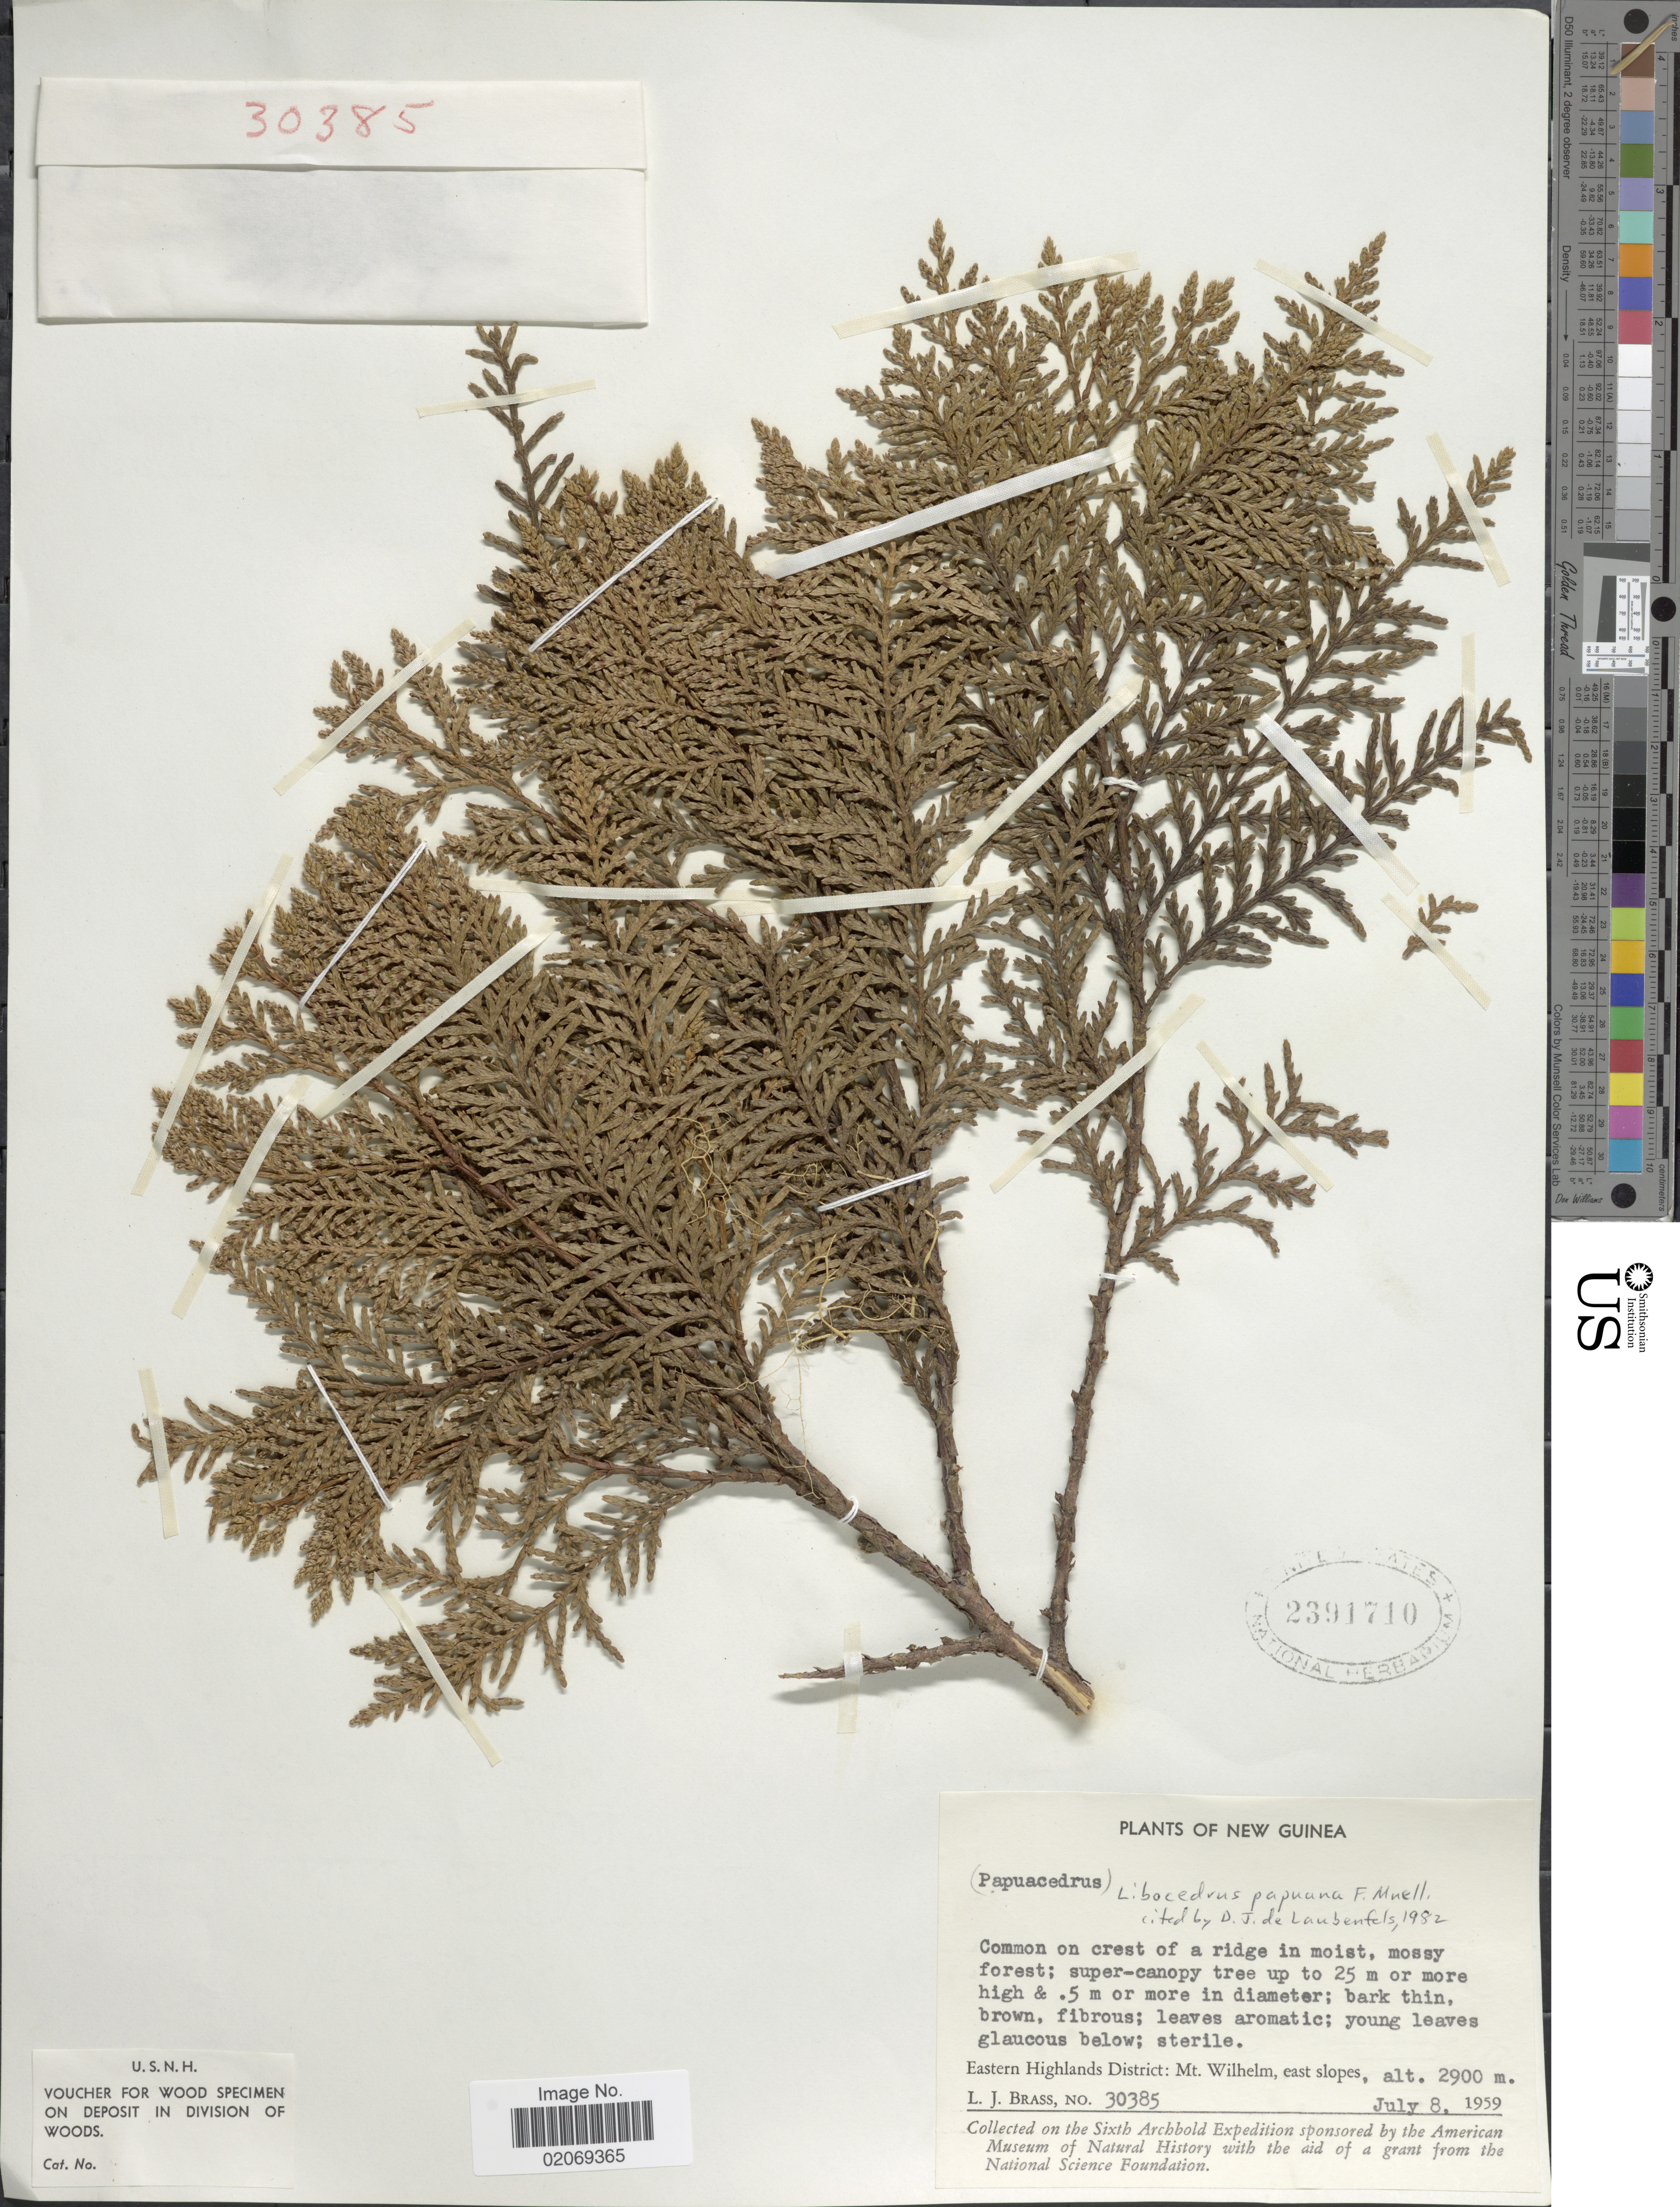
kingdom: Plantae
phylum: Tracheophyta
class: Pinopsida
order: Pinales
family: Cupressaceae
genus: Libocedrus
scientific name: Libocedrus papuana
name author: F. Muell.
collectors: L. J. Brass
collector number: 30385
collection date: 1959-07-08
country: Papua New Guinea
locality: New Guinea, Eastern Highlands District: Mt Wilhelm, east slopes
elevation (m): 2900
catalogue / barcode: US 2391710